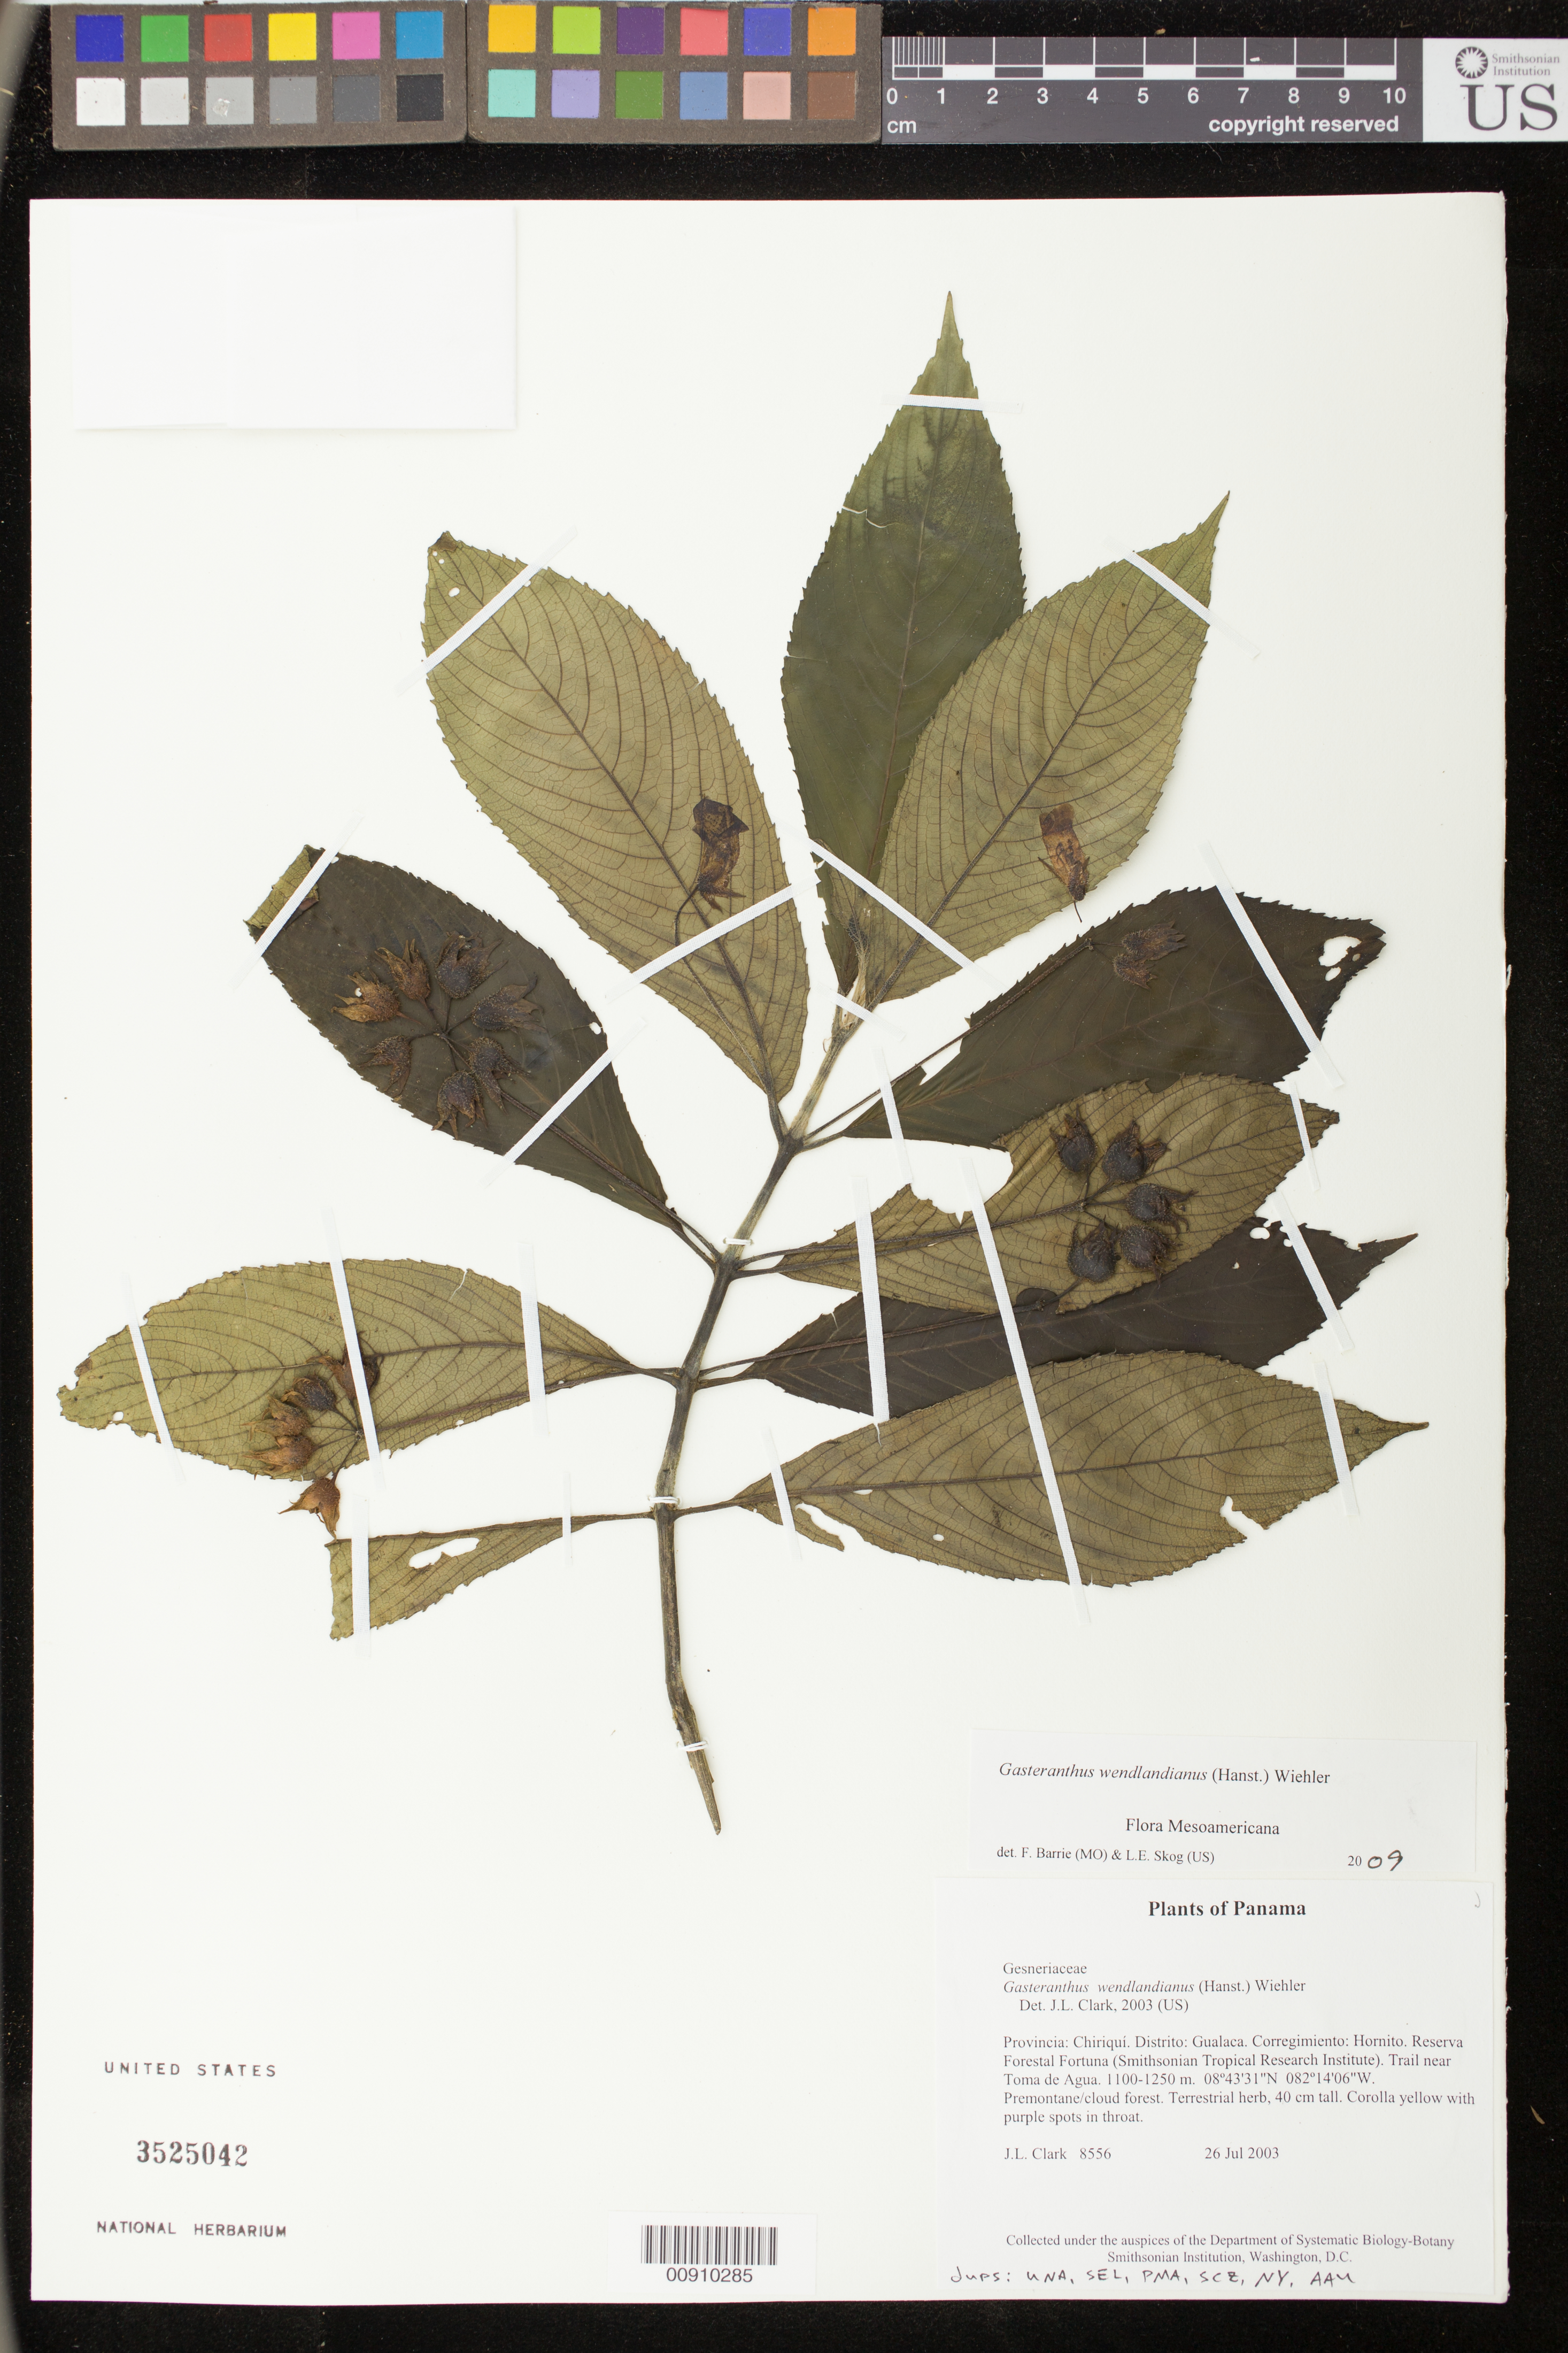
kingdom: Plantae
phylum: Tracheophyta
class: Magnoliopsida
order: Lamiales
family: Gesneriaceae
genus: Gasteranthus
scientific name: Gasteranthus wendlandianus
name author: (Hanst.) Wiehler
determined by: Clark, J. L., (SEL), The Marie Selby Botanical Garden (UNITED STATES)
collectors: J. L. Clark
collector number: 8556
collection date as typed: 26 Jul 2003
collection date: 2003-07-26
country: Panama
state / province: Chiriquí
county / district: Gualaca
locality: Gualaca. Corregimiento: Hornito. Reserva Forestal Fortuna (Smithsonian Tropical Research Institute). Trail near Toma de Agua.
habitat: Premontane/cloud forest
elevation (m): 1100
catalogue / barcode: US 3525042